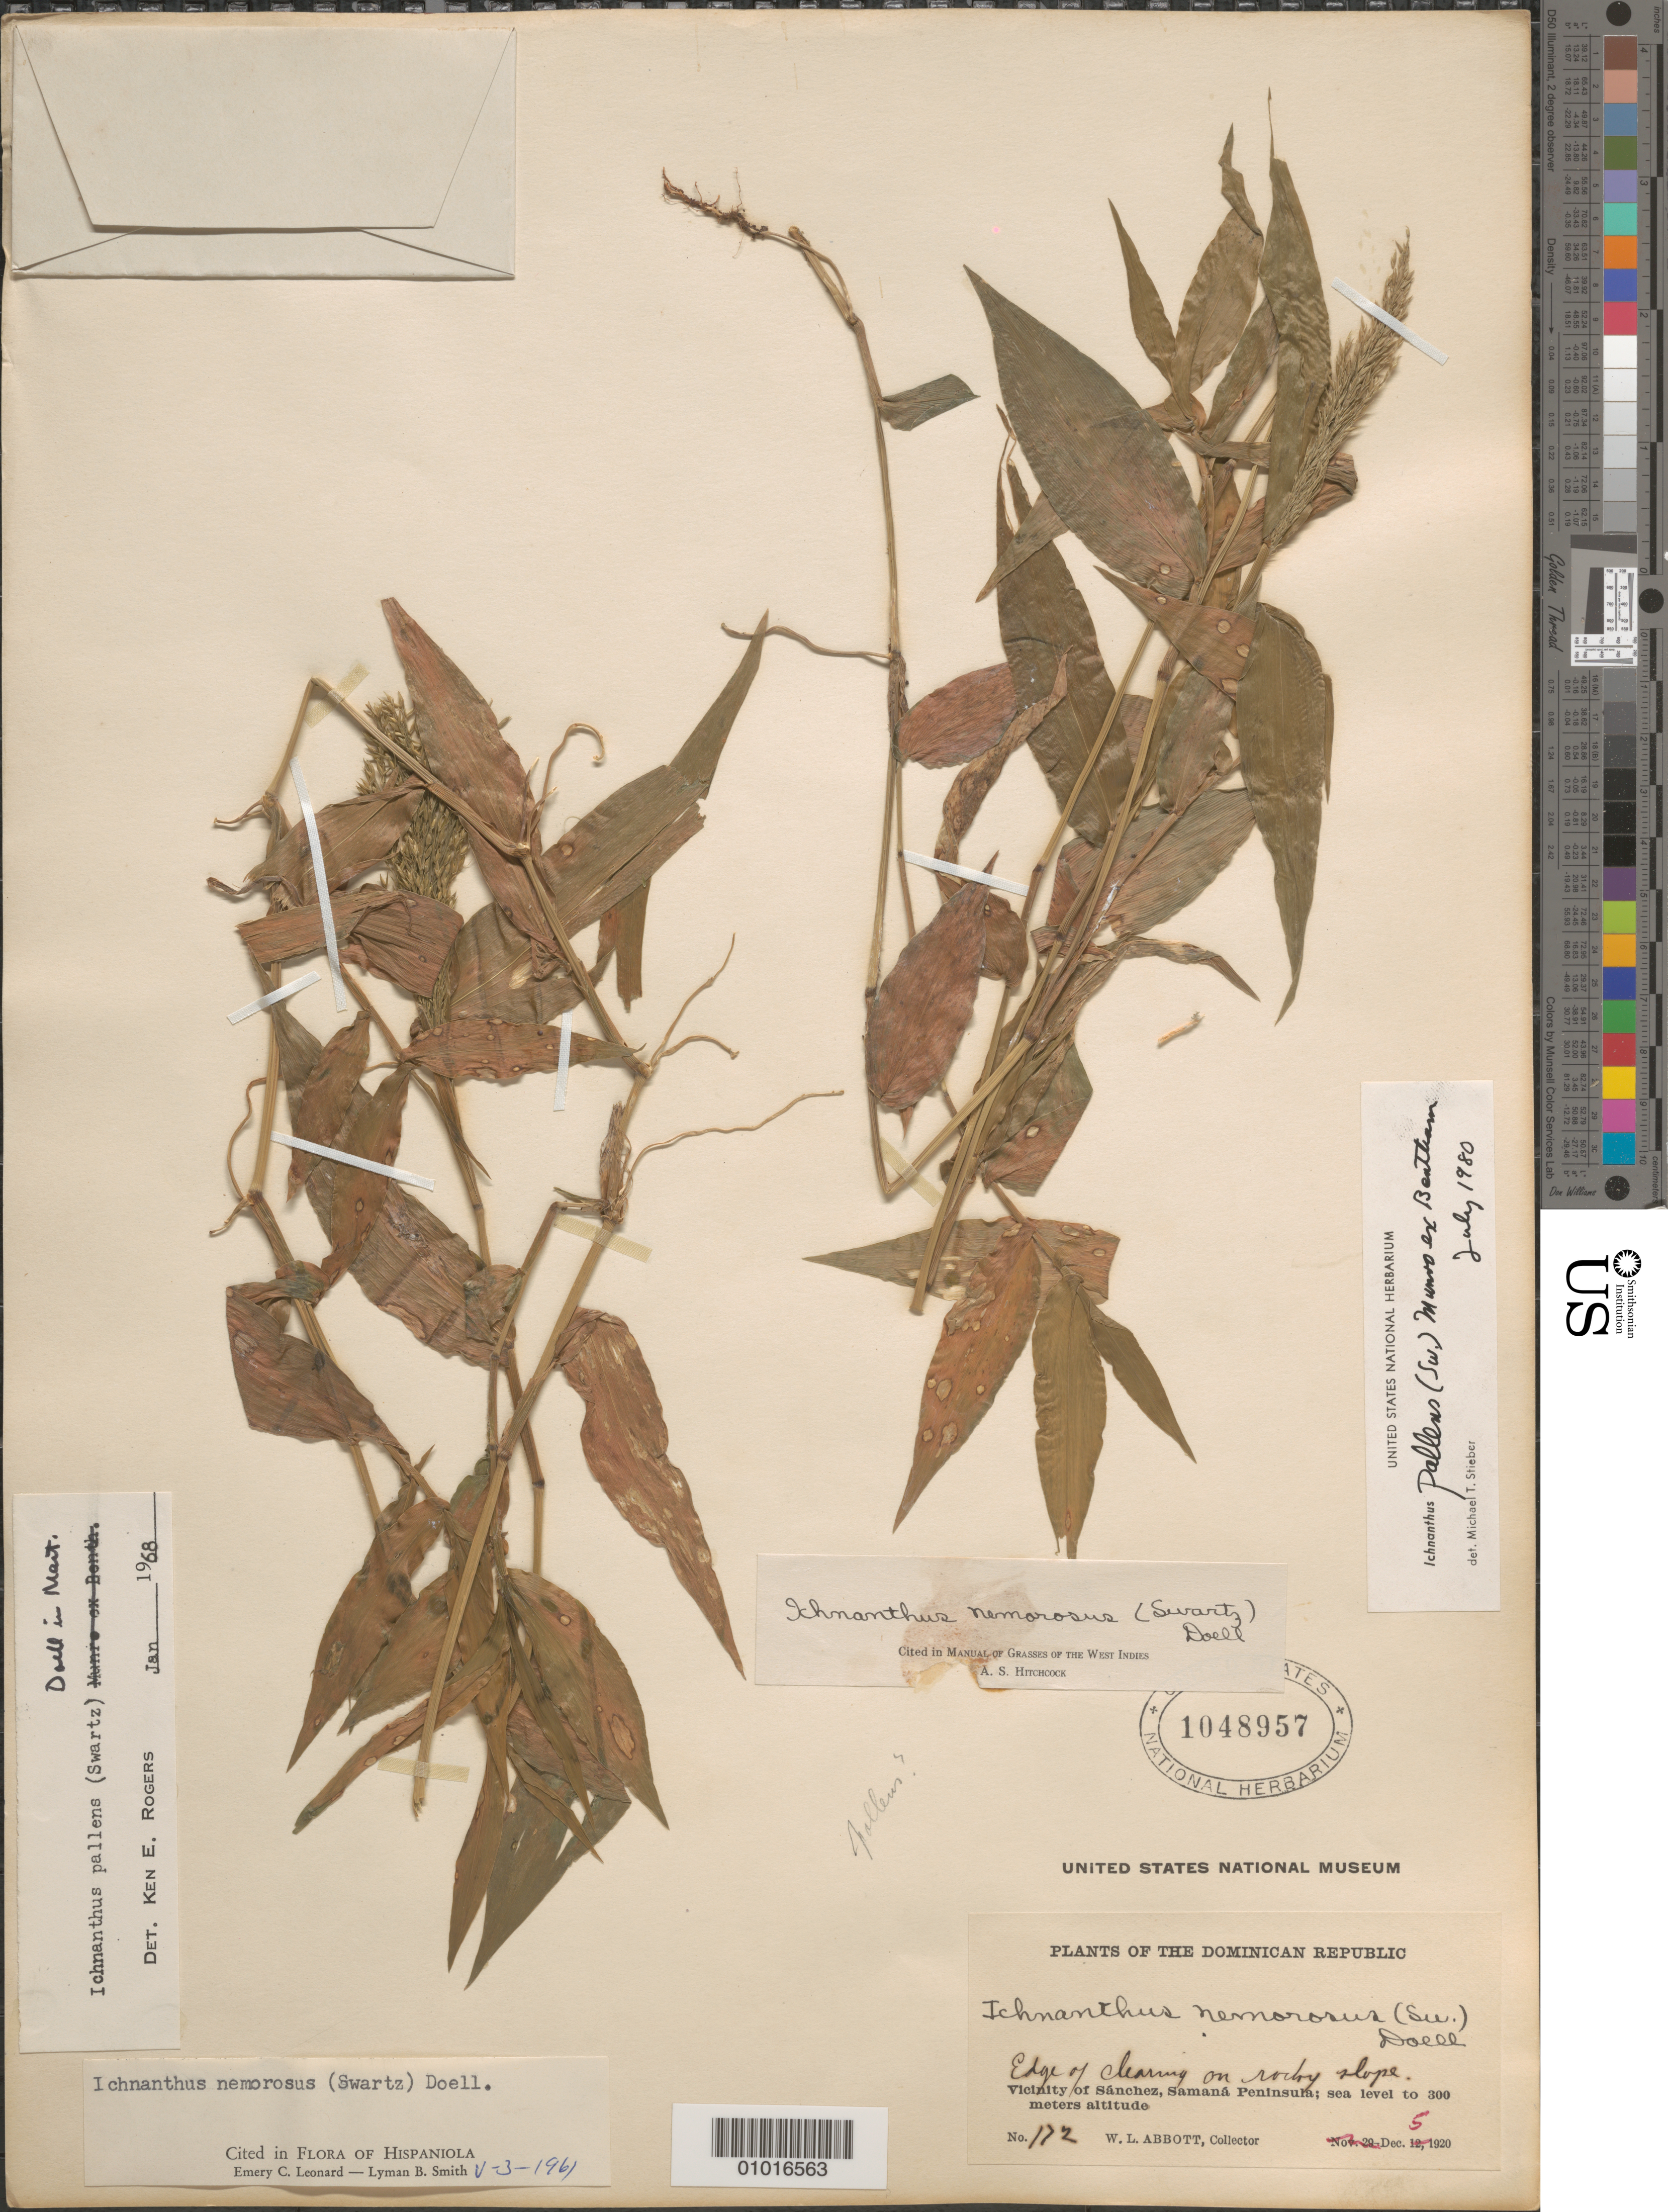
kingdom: Plantae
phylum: Tracheophyta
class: Liliopsida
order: Poales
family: Poaceae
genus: Ichnanthus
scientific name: Ichnanthus pallens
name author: (Sw.) Munro ex Benth.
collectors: W. L. Abbott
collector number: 172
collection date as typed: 05 Dec 1920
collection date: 1920-12-05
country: Dominican Republic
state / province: Samaná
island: Hispaniola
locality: Vicinity of Sanchez, Samana Peninsula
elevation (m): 0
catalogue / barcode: US 1048957